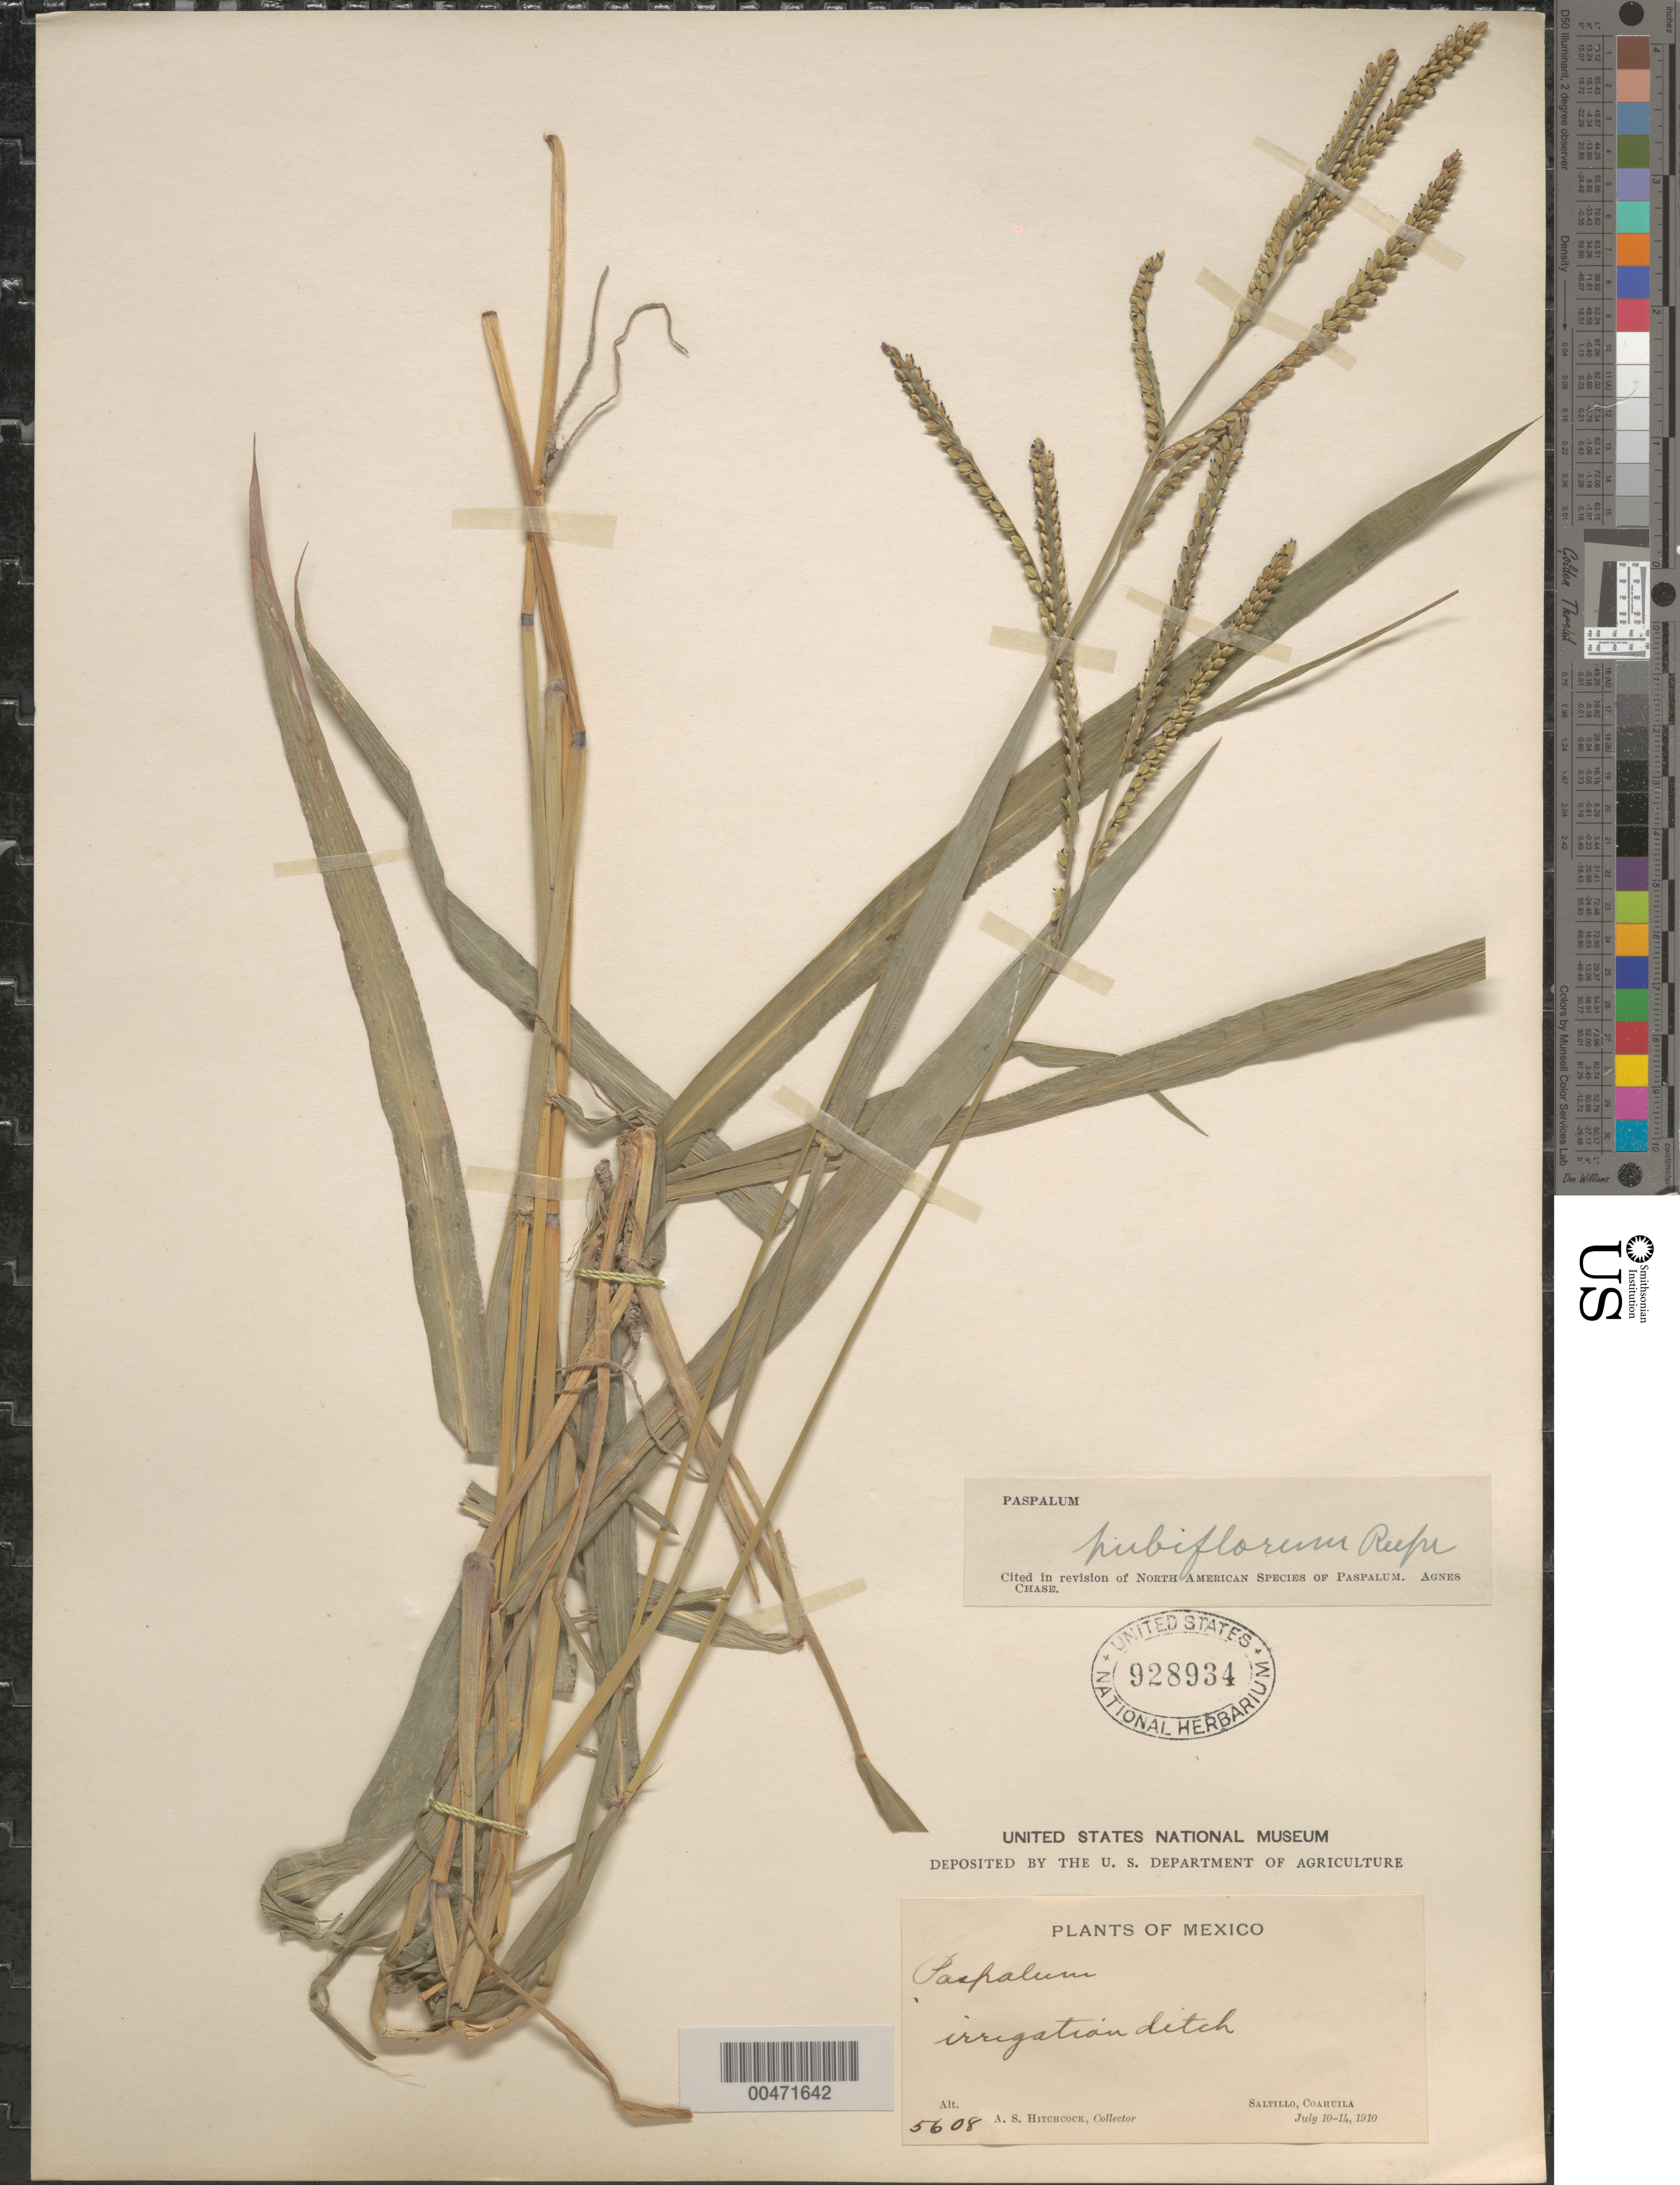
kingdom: Plantae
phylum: Tracheophyta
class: Liliopsida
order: Poales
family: Poaceae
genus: Paspalum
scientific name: Paspalum pubiflorum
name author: Rupr. ex E. Fourn.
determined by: Chase, [M.] Agnes, (US)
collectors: A. S. Hitchcock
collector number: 5608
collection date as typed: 10 Jul 1910 to 14 Jul 1910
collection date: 1910-07-10/1910-07-14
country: Mexico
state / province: Coahuila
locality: Saltillo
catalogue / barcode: US 928934